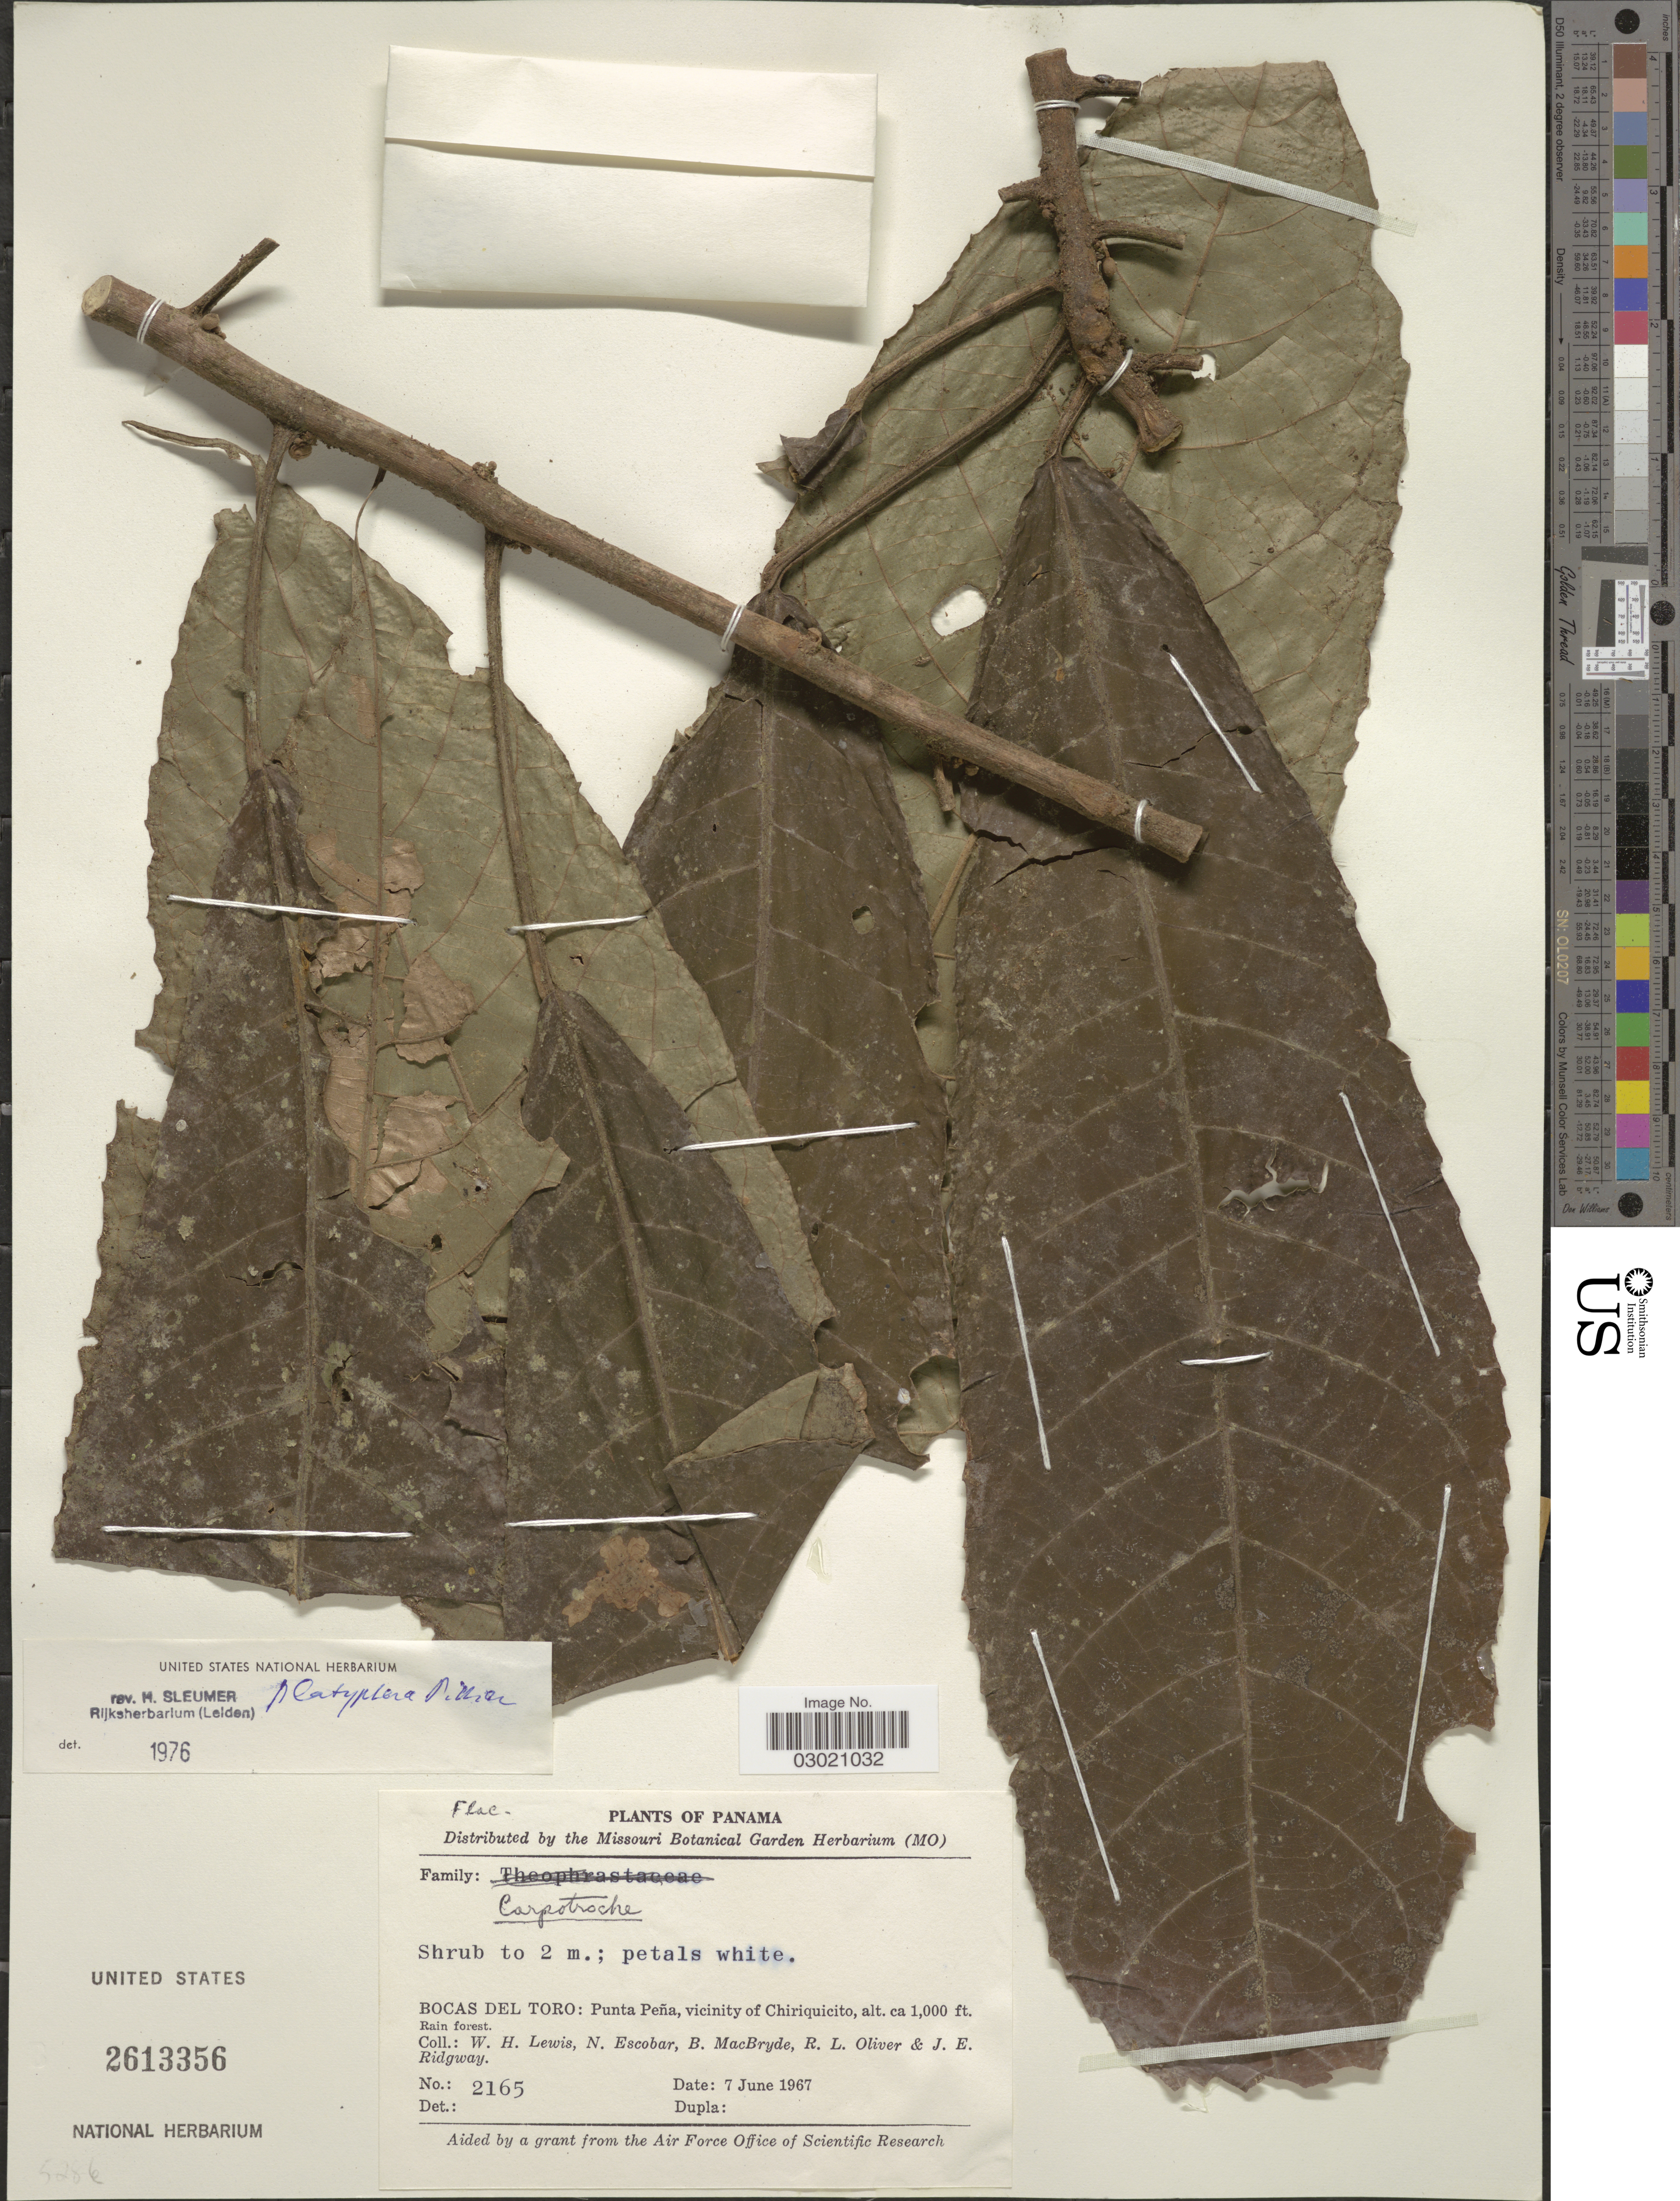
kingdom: Plantae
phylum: Tracheophyta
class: Magnoliopsida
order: Malpighiales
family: Achariaceae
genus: Carpotroche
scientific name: Carpotroche platyptera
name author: Pittier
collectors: W. H. Lewis, N. Escobar, B. MacBryde, R. Oliver & J. Ridgway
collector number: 2165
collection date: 1967-06-07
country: Panama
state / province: Bocas del Toro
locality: Punta Peña, vicinity of Chiriquicito.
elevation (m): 305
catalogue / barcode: US 2613356